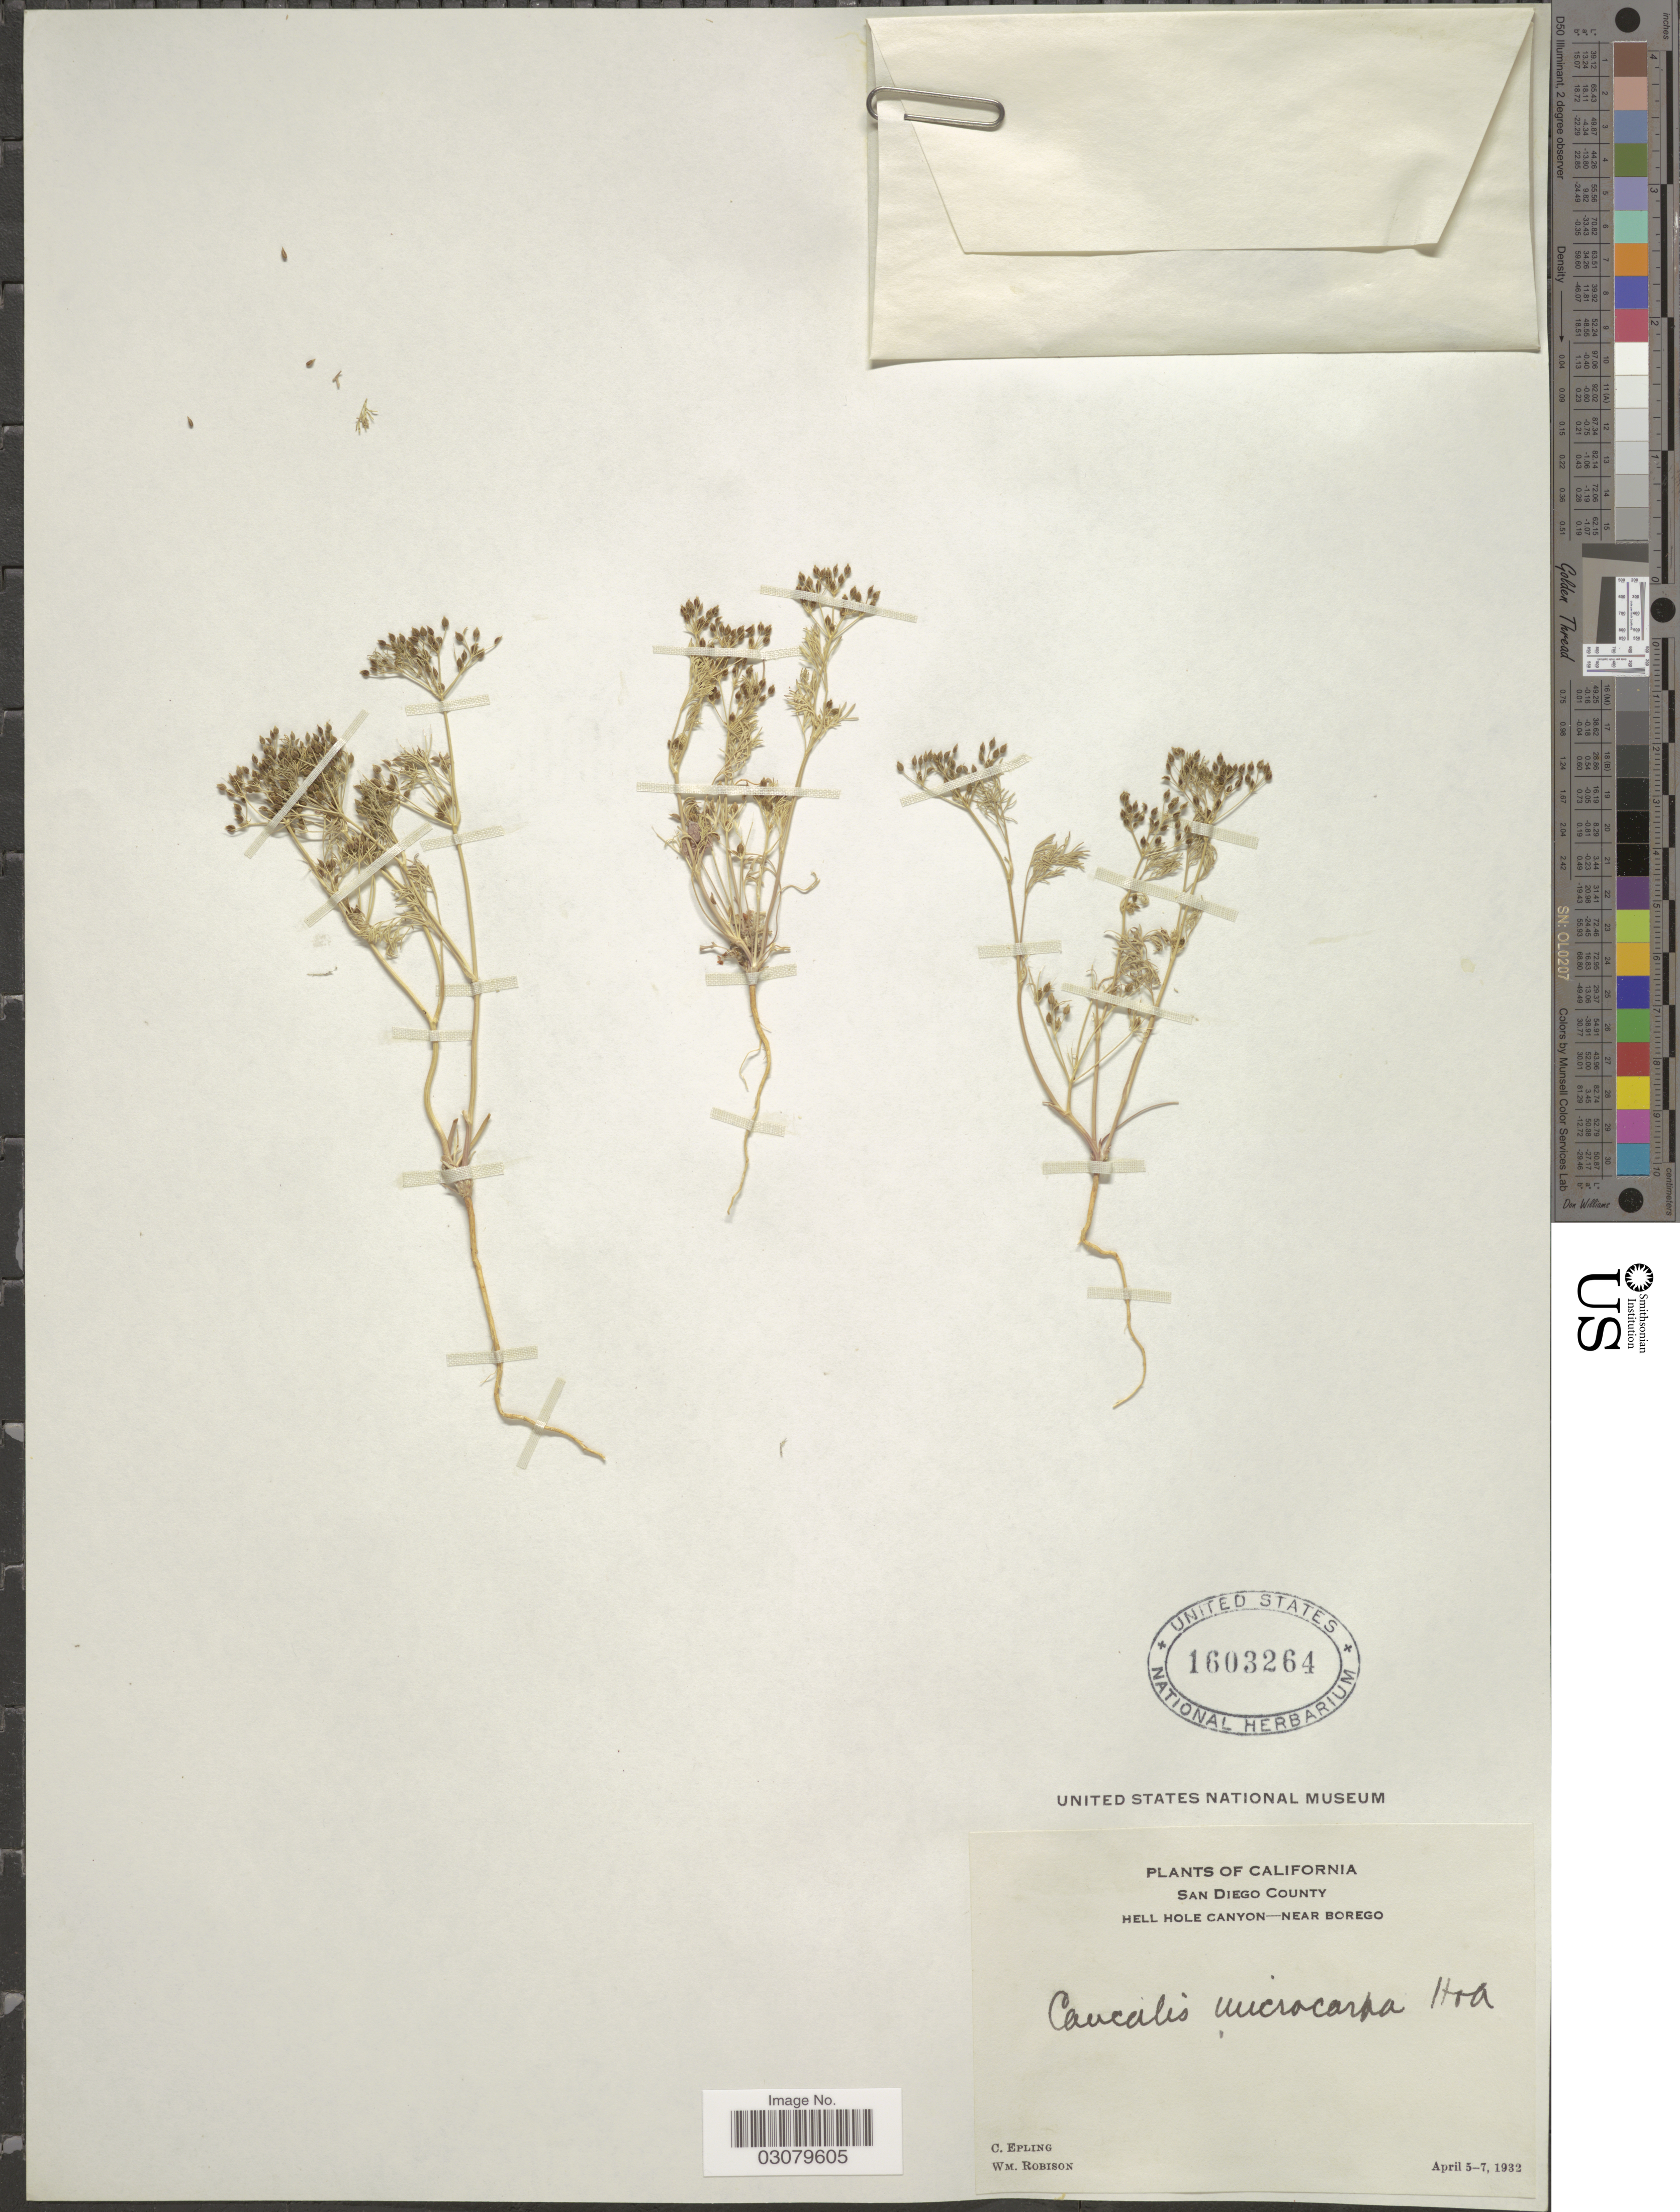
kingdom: Plantae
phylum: Tracheophyta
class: Magnoliopsida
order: Apiales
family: Apiaceae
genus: Caucalis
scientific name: Caucalis microcarpa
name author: Hook. & Arn.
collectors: C. C. Epling & W. Robison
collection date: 1932-04-05/1932-04-07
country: United States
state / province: California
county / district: San Diego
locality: San Diego County. Hell Hole Canyon - Near Borego.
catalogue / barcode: US 1603264